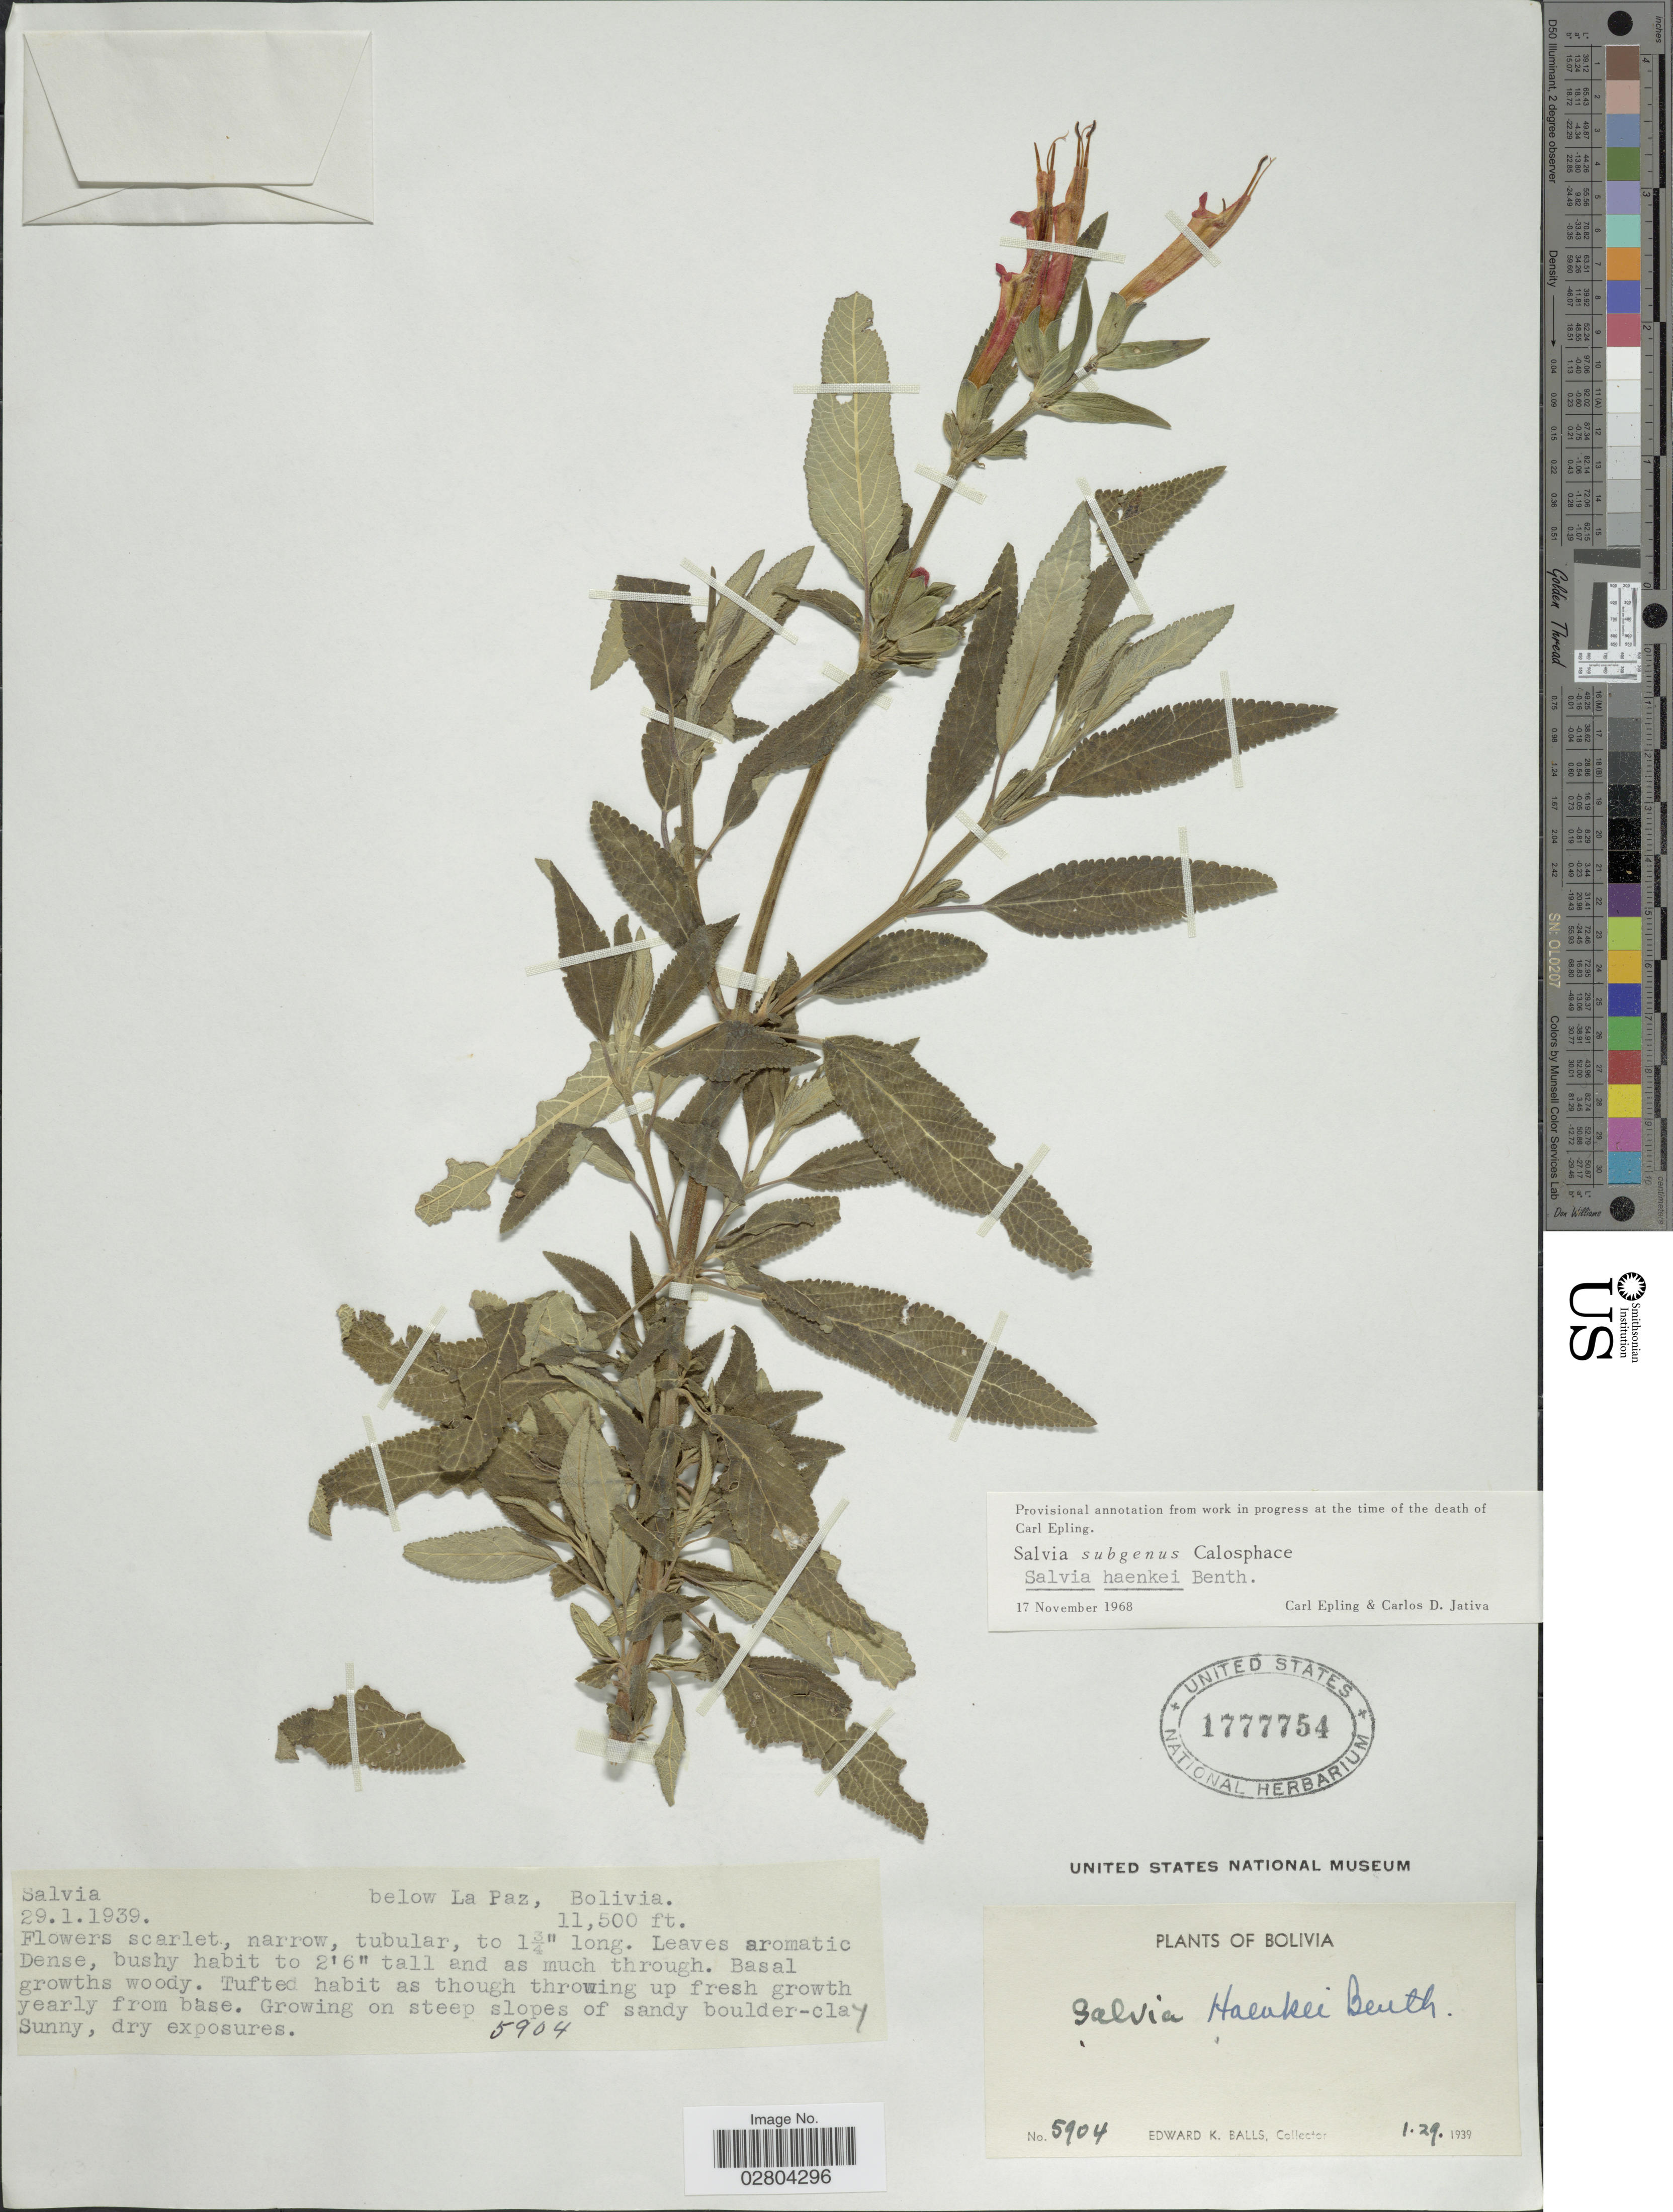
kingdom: Plantae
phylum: Tracheophyta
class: Magnoliopsida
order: Lamiales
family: Lamiaceae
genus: Salvia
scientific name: Salvia haenkei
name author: Benth.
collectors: E. K. Balls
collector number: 5904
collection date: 1939-01-29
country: Bolivia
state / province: La Paz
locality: Below La Paz.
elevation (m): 3505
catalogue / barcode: US 1777754